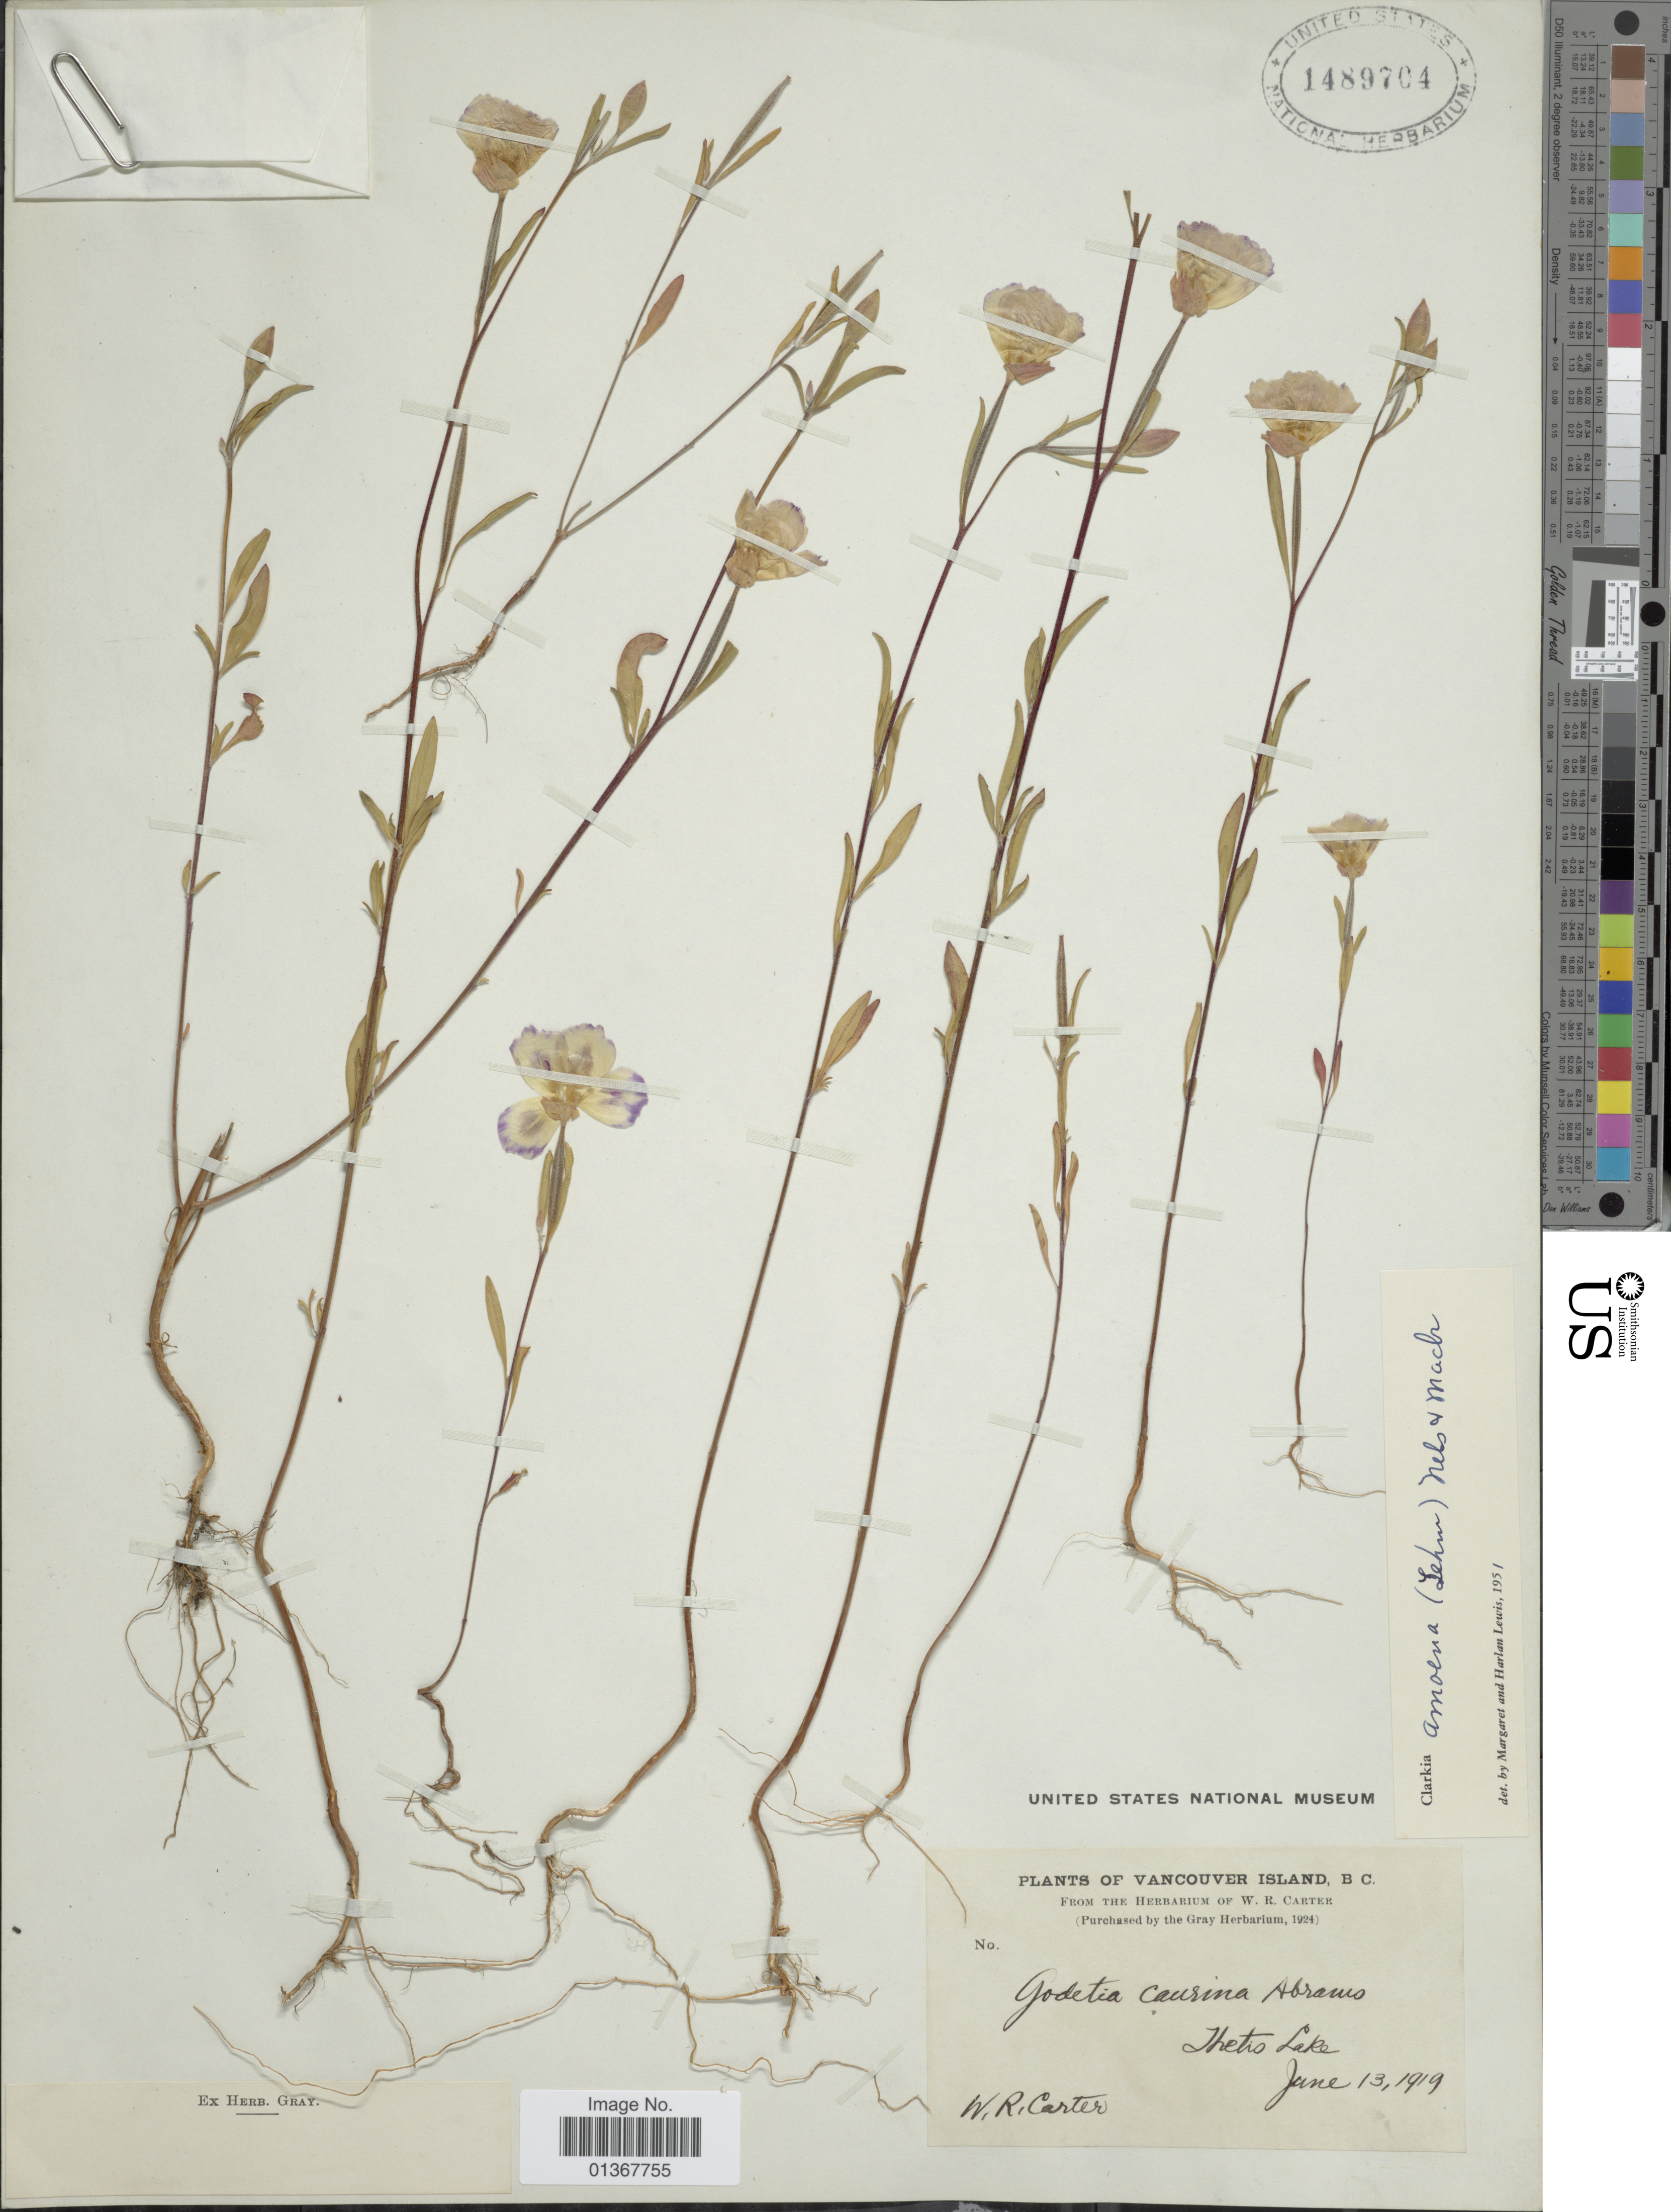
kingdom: Plantae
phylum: Tracheophyta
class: Magnoliopsida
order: Myrtales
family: Onagraceae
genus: Clarkia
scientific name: Clarkia amoena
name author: (Lehm.) A. Nelson & J.F. Macbr.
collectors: W. R. Carter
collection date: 1919-06-13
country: Canada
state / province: British Columbia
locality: Vancouver Island. Thetis Lake.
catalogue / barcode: US 1489704